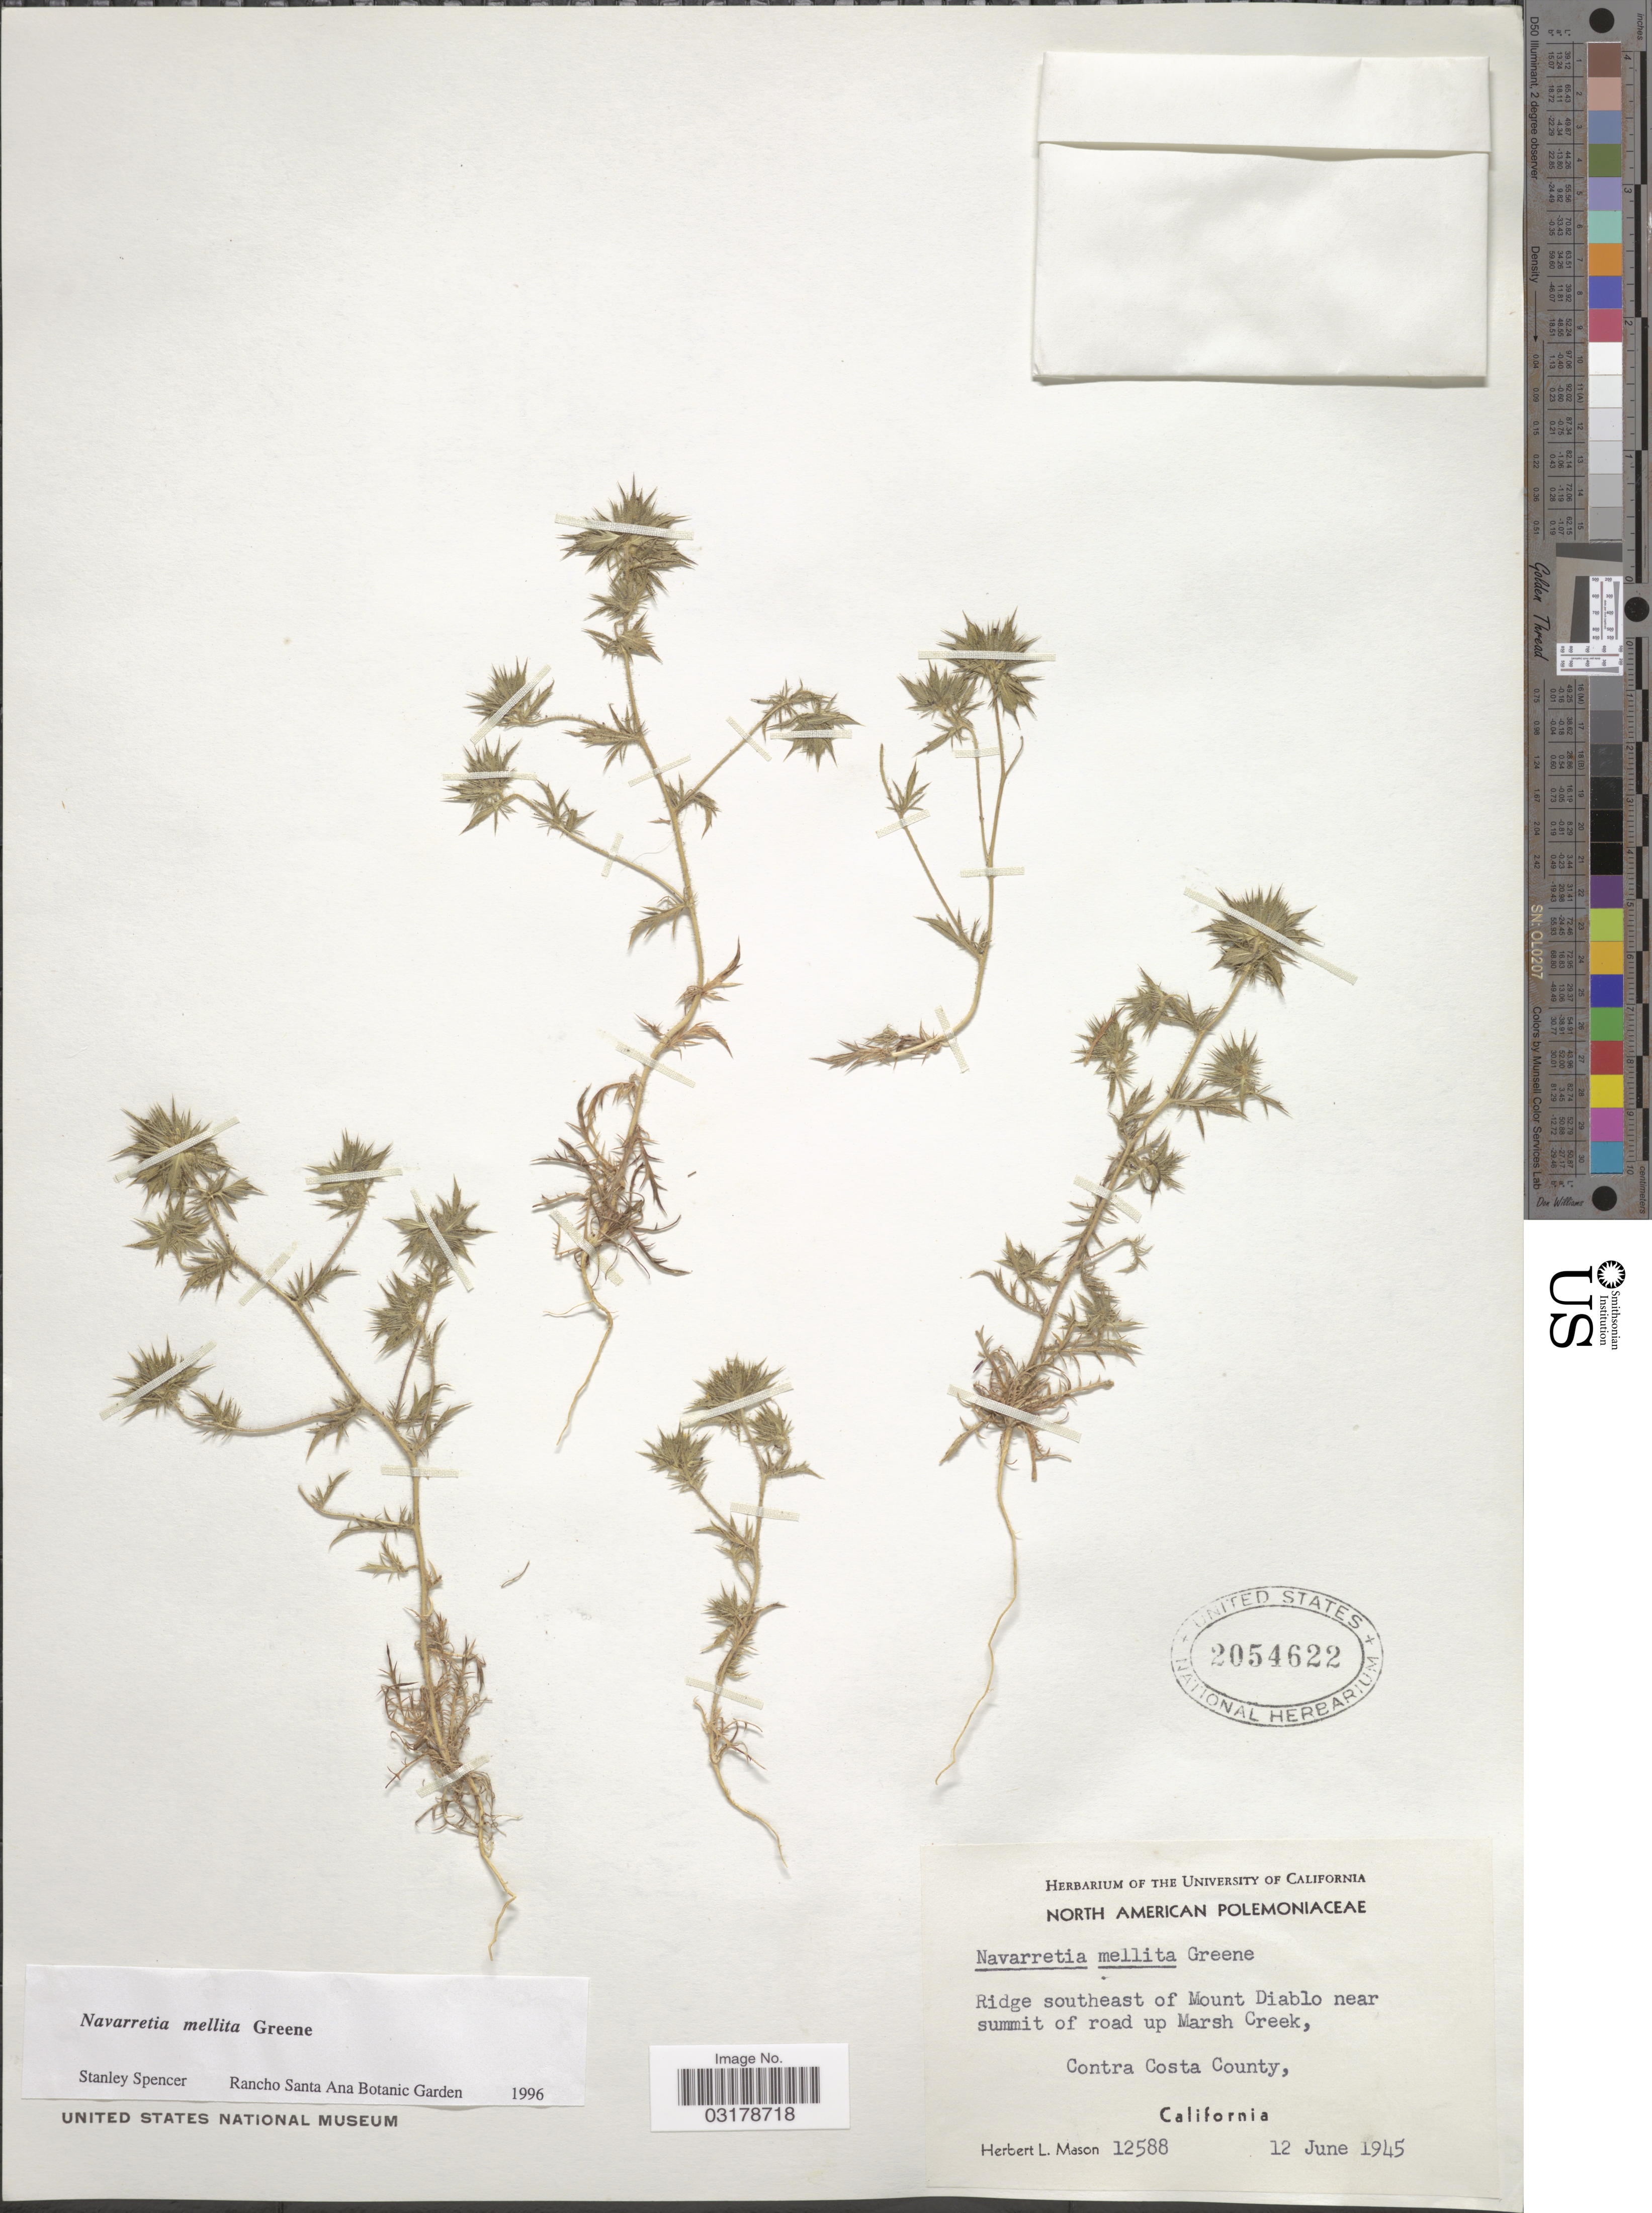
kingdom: Plantae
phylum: Tracheophyta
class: Magnoliopsida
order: Ericales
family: Polemoniaceae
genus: Navarretia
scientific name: Navarretia mellita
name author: Greene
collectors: H. L. Mason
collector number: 12588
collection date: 1945-06-12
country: United States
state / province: California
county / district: Contra Costa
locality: Ridge southeast of Mount Diablo, near summit of road up Marsh Creek, Contra Costa County.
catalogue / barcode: US 2054622